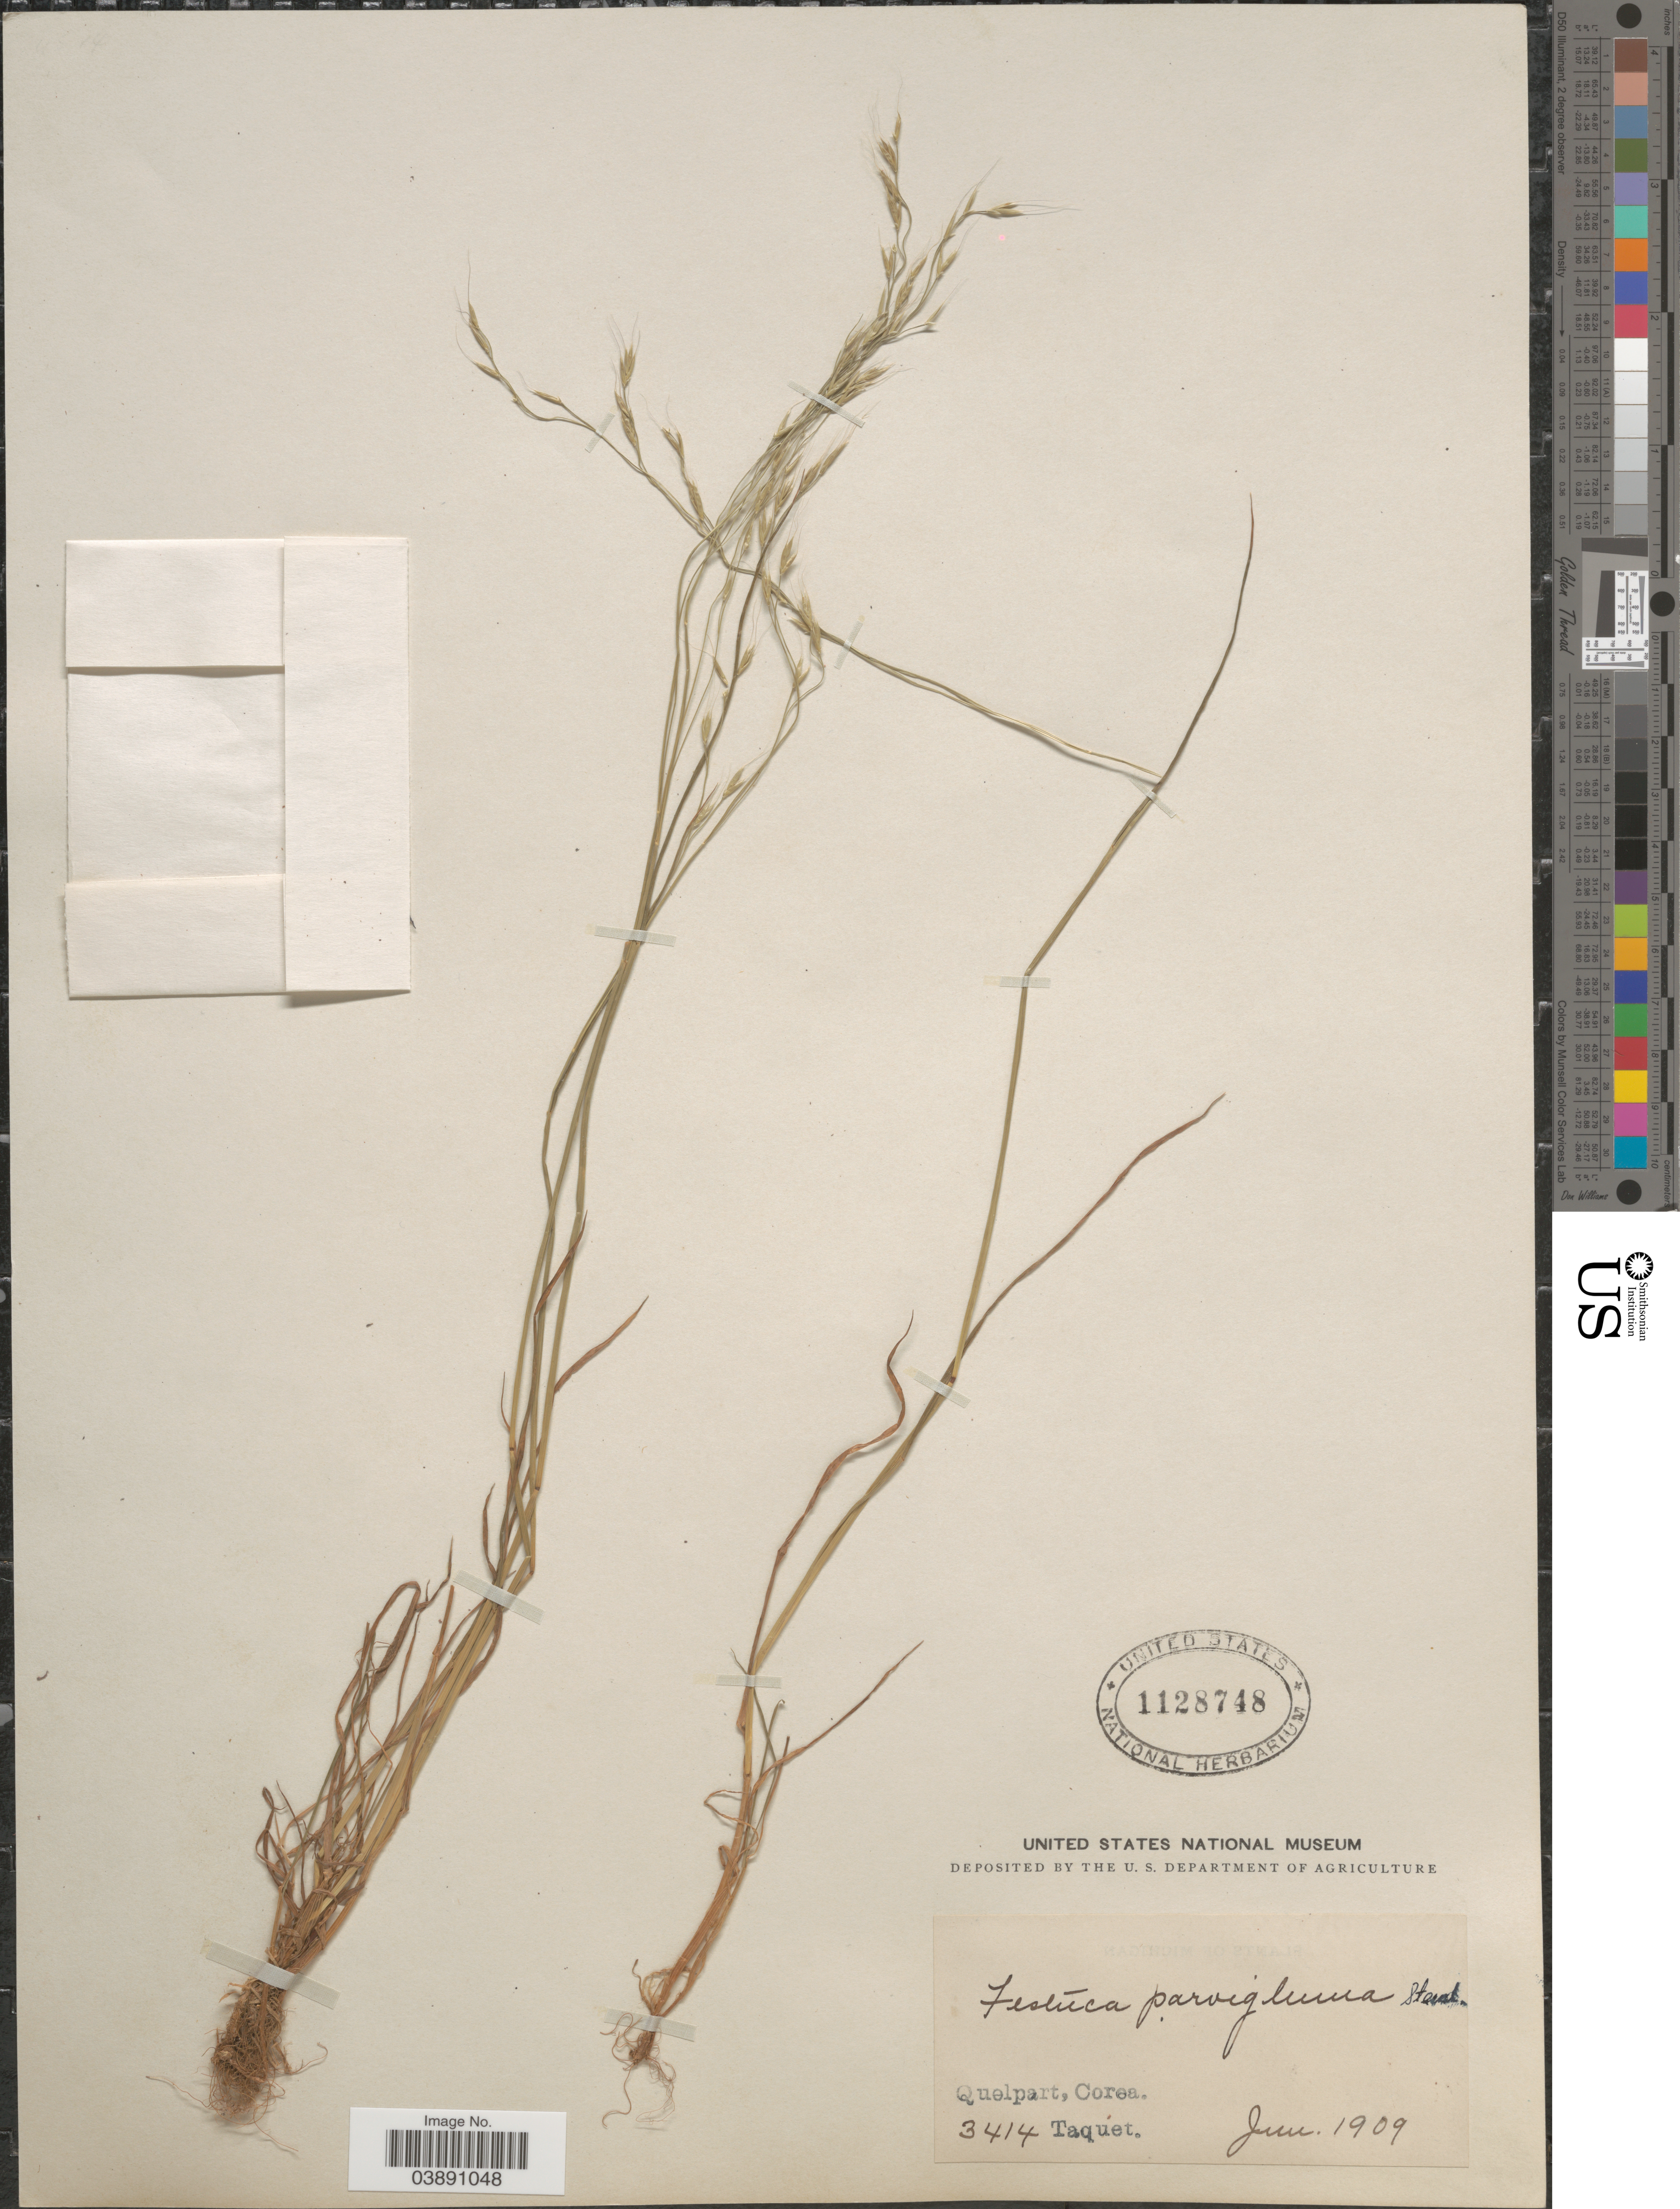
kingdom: Plantae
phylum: Tracheophyta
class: Liliopsida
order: Poales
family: Poaceae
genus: Festuca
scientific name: Festuca parvigluma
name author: Steud.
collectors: Taquet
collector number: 3414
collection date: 1909-06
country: South Korea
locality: Quelpart, Corea.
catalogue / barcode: US 1128748